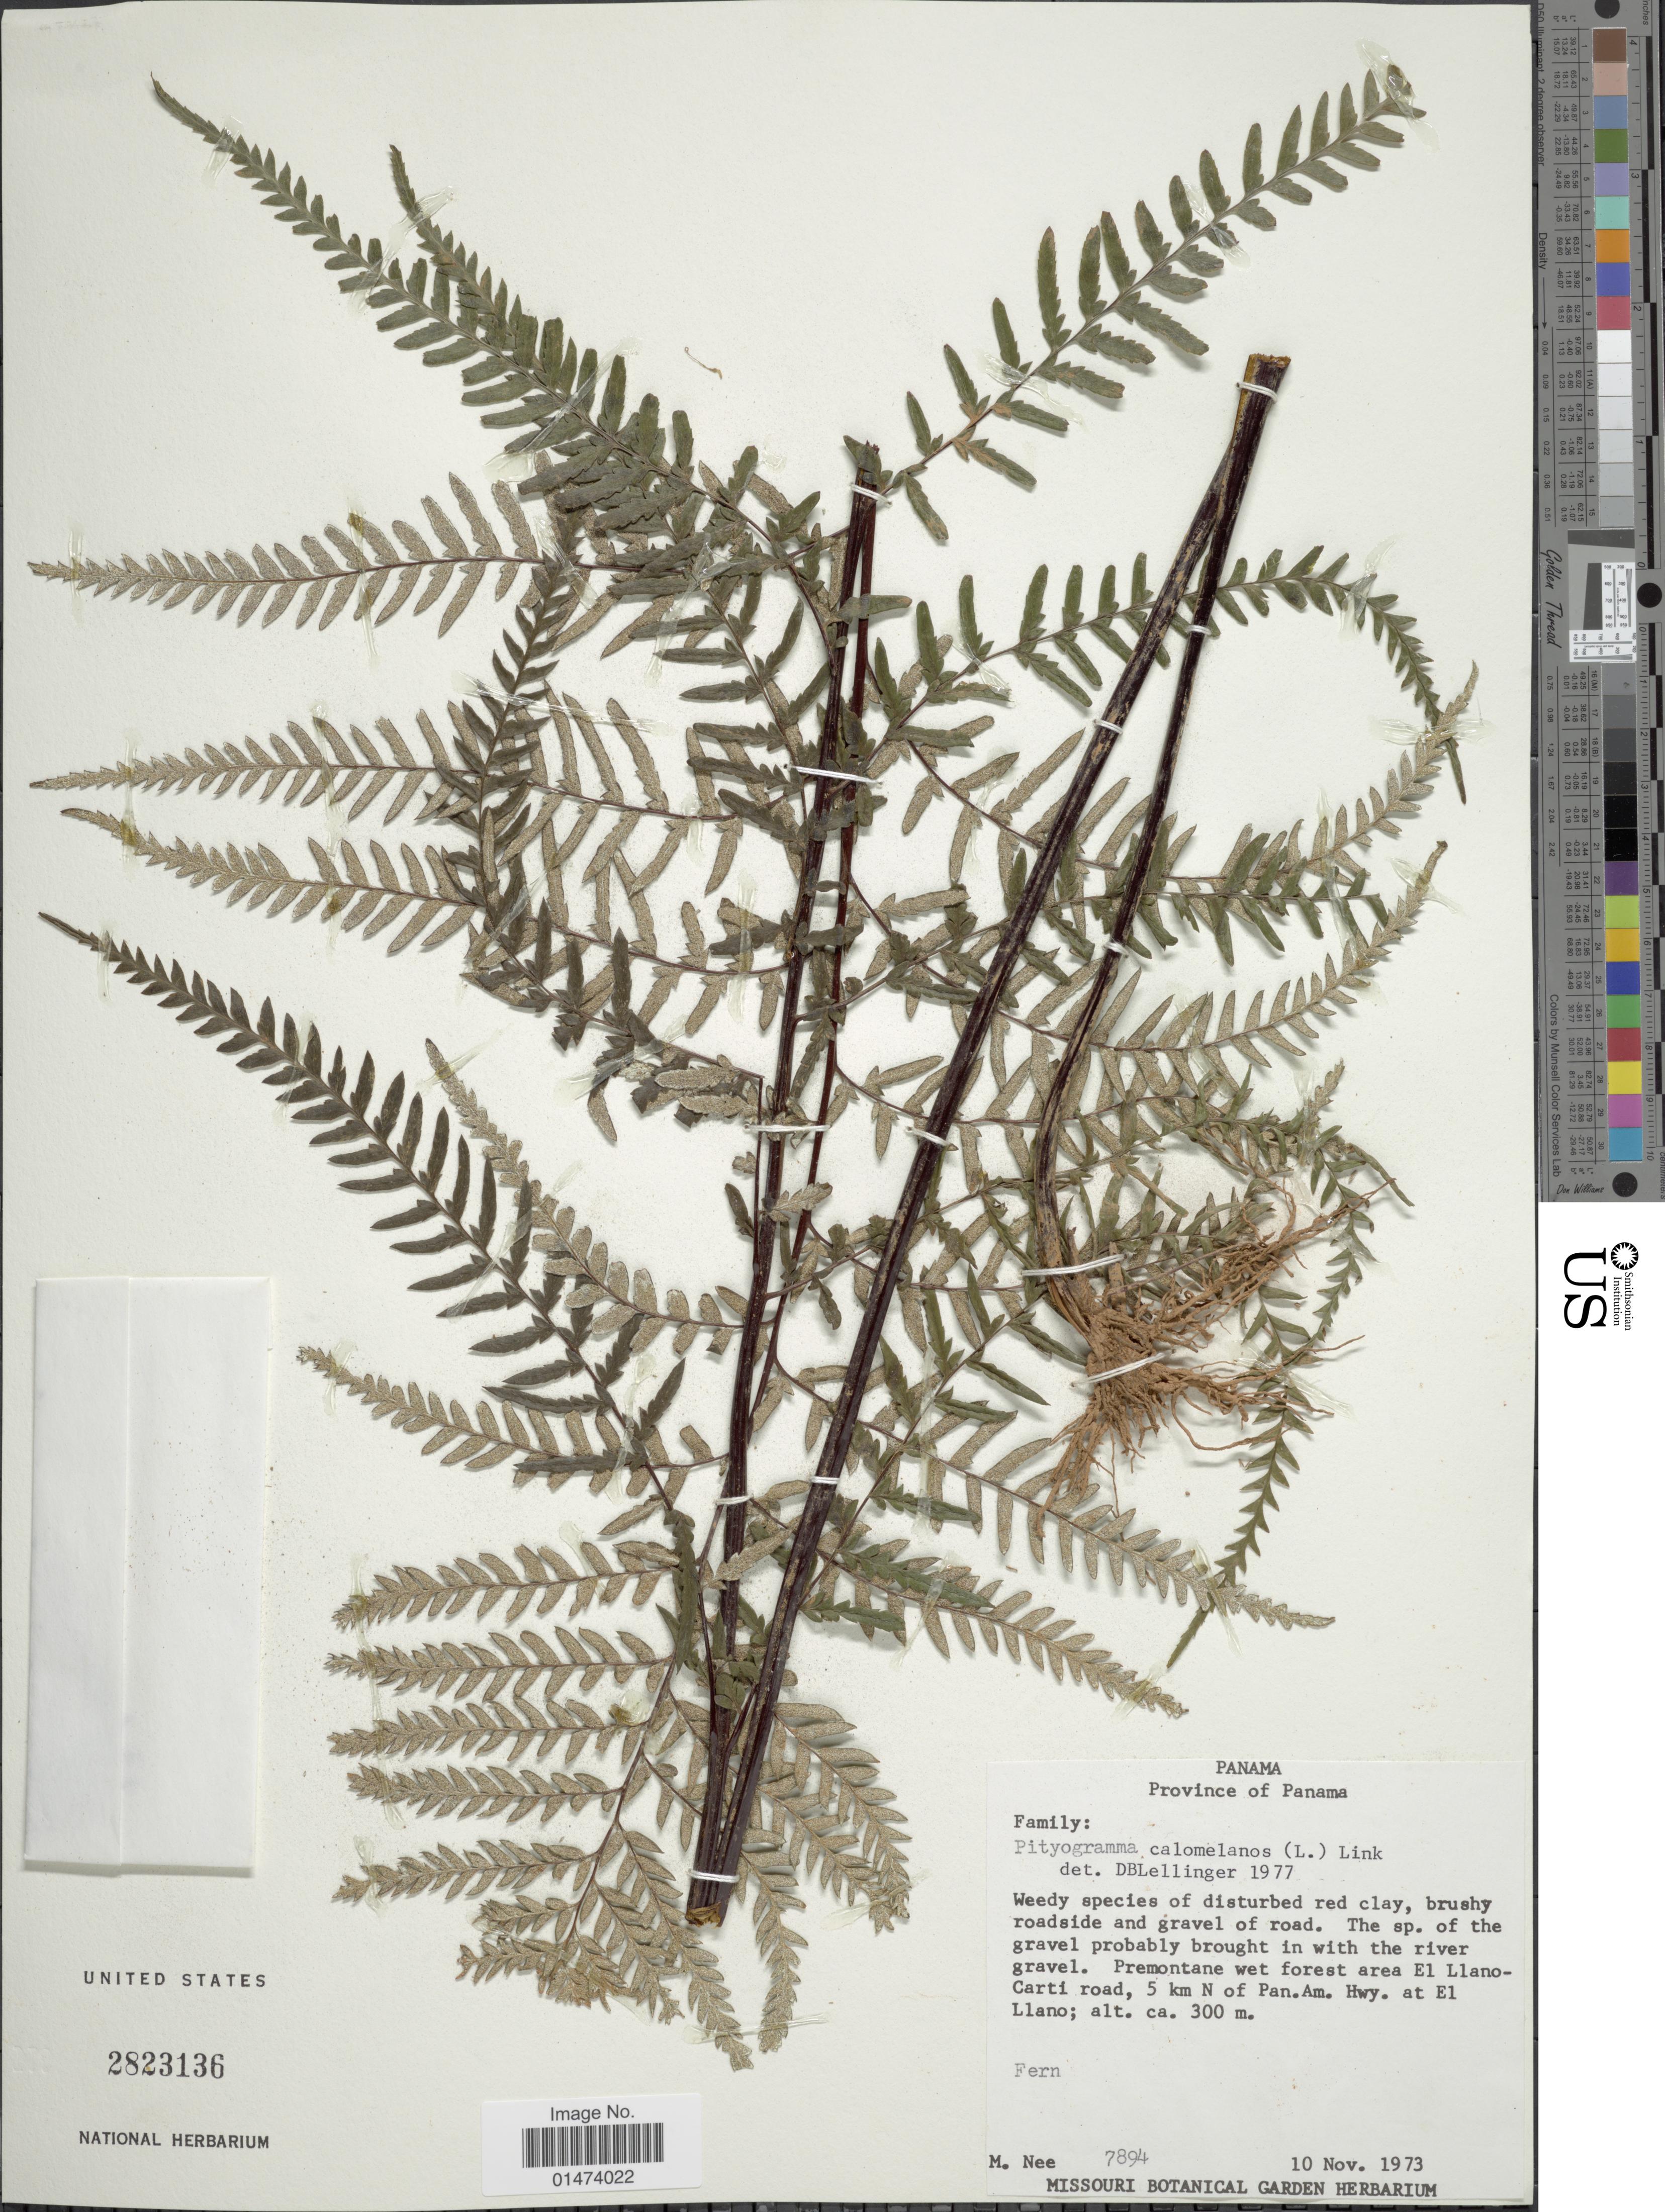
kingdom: Plantae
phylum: Tracheophyta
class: Polypodiopsida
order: Polypodiales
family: Pteridaceae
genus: Pityrogramma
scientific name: Pityrogramma calomelanos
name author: (L.) Link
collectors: M. Nee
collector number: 7894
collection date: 1973-11-10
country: Panama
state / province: Panamá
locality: Premontane wet forest area El Llano-Carti road, 5 km N of Pan.Am Hwy. at El Llano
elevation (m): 300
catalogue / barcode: US 2823136